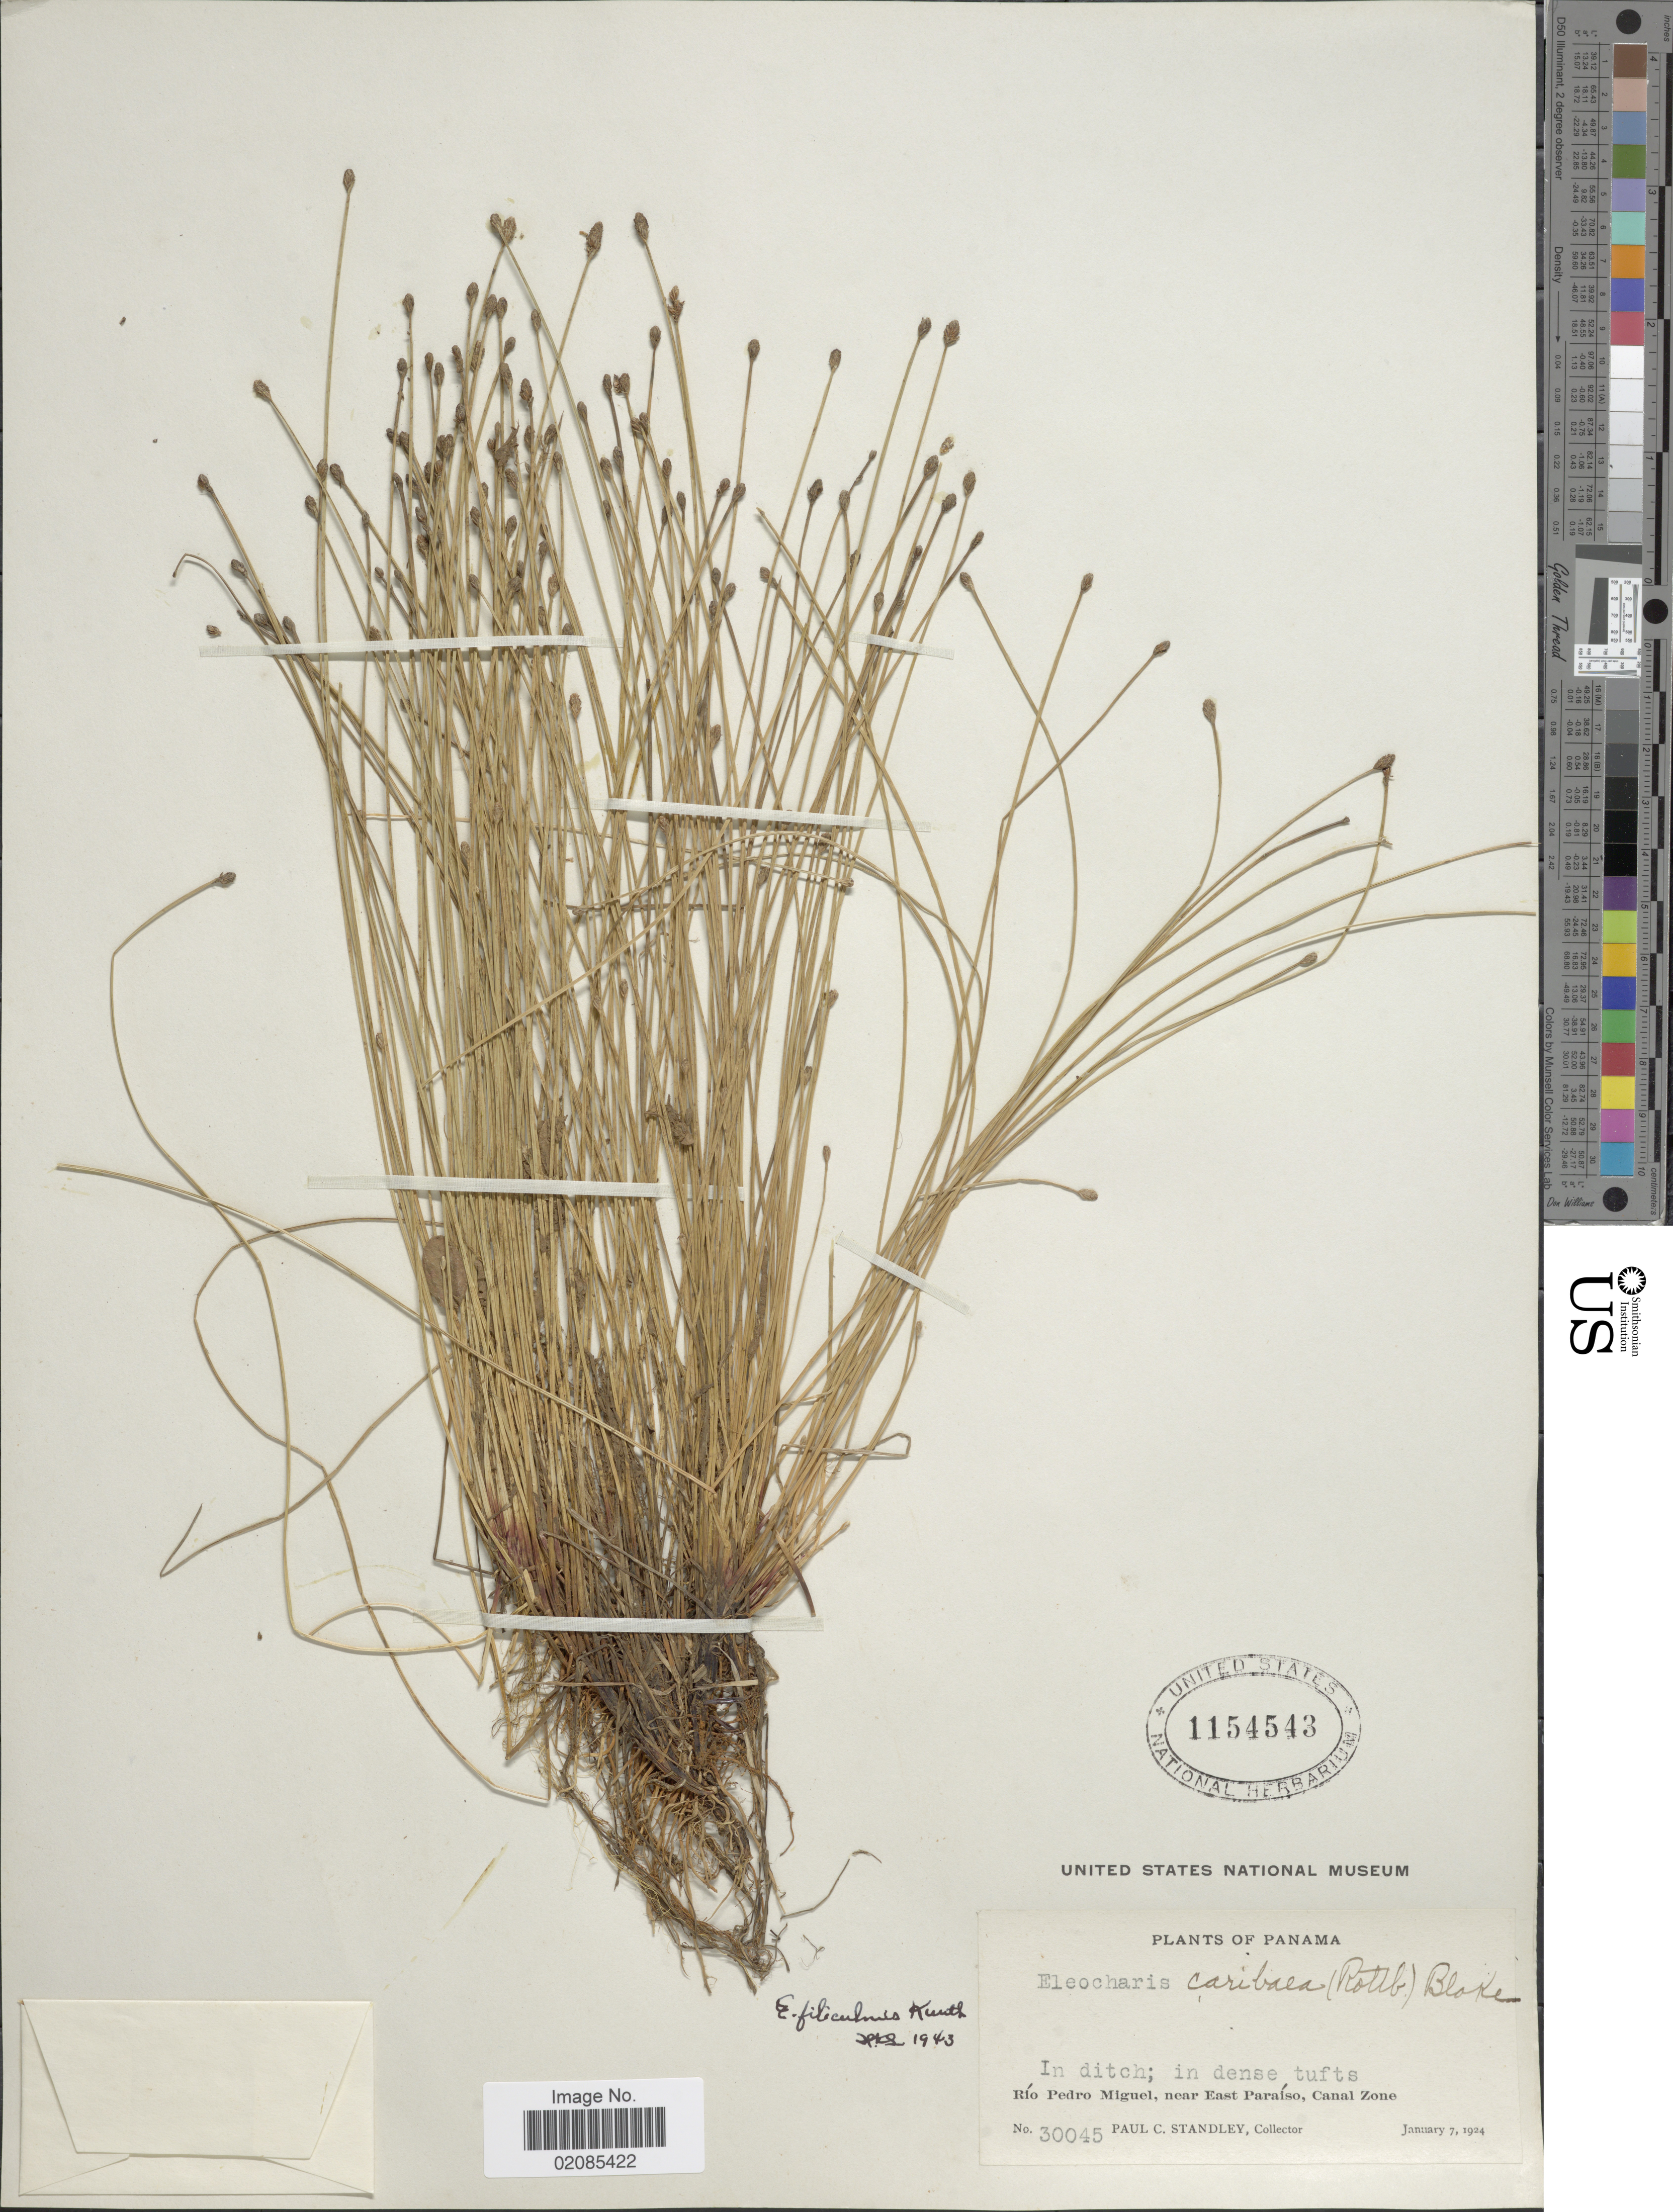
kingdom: Plantae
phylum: Tracheophyta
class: Liliopsida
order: Poales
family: Cyperaceae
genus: Eleocharis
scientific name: Eleocharis filiculmis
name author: Kunth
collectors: P. C. Standley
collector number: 30045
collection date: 1924-01-07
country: Panama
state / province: Colón / Panamá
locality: In ditch, Rio Pedro Miguel, near east Paraiso, Canal Zone.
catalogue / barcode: US 1154543